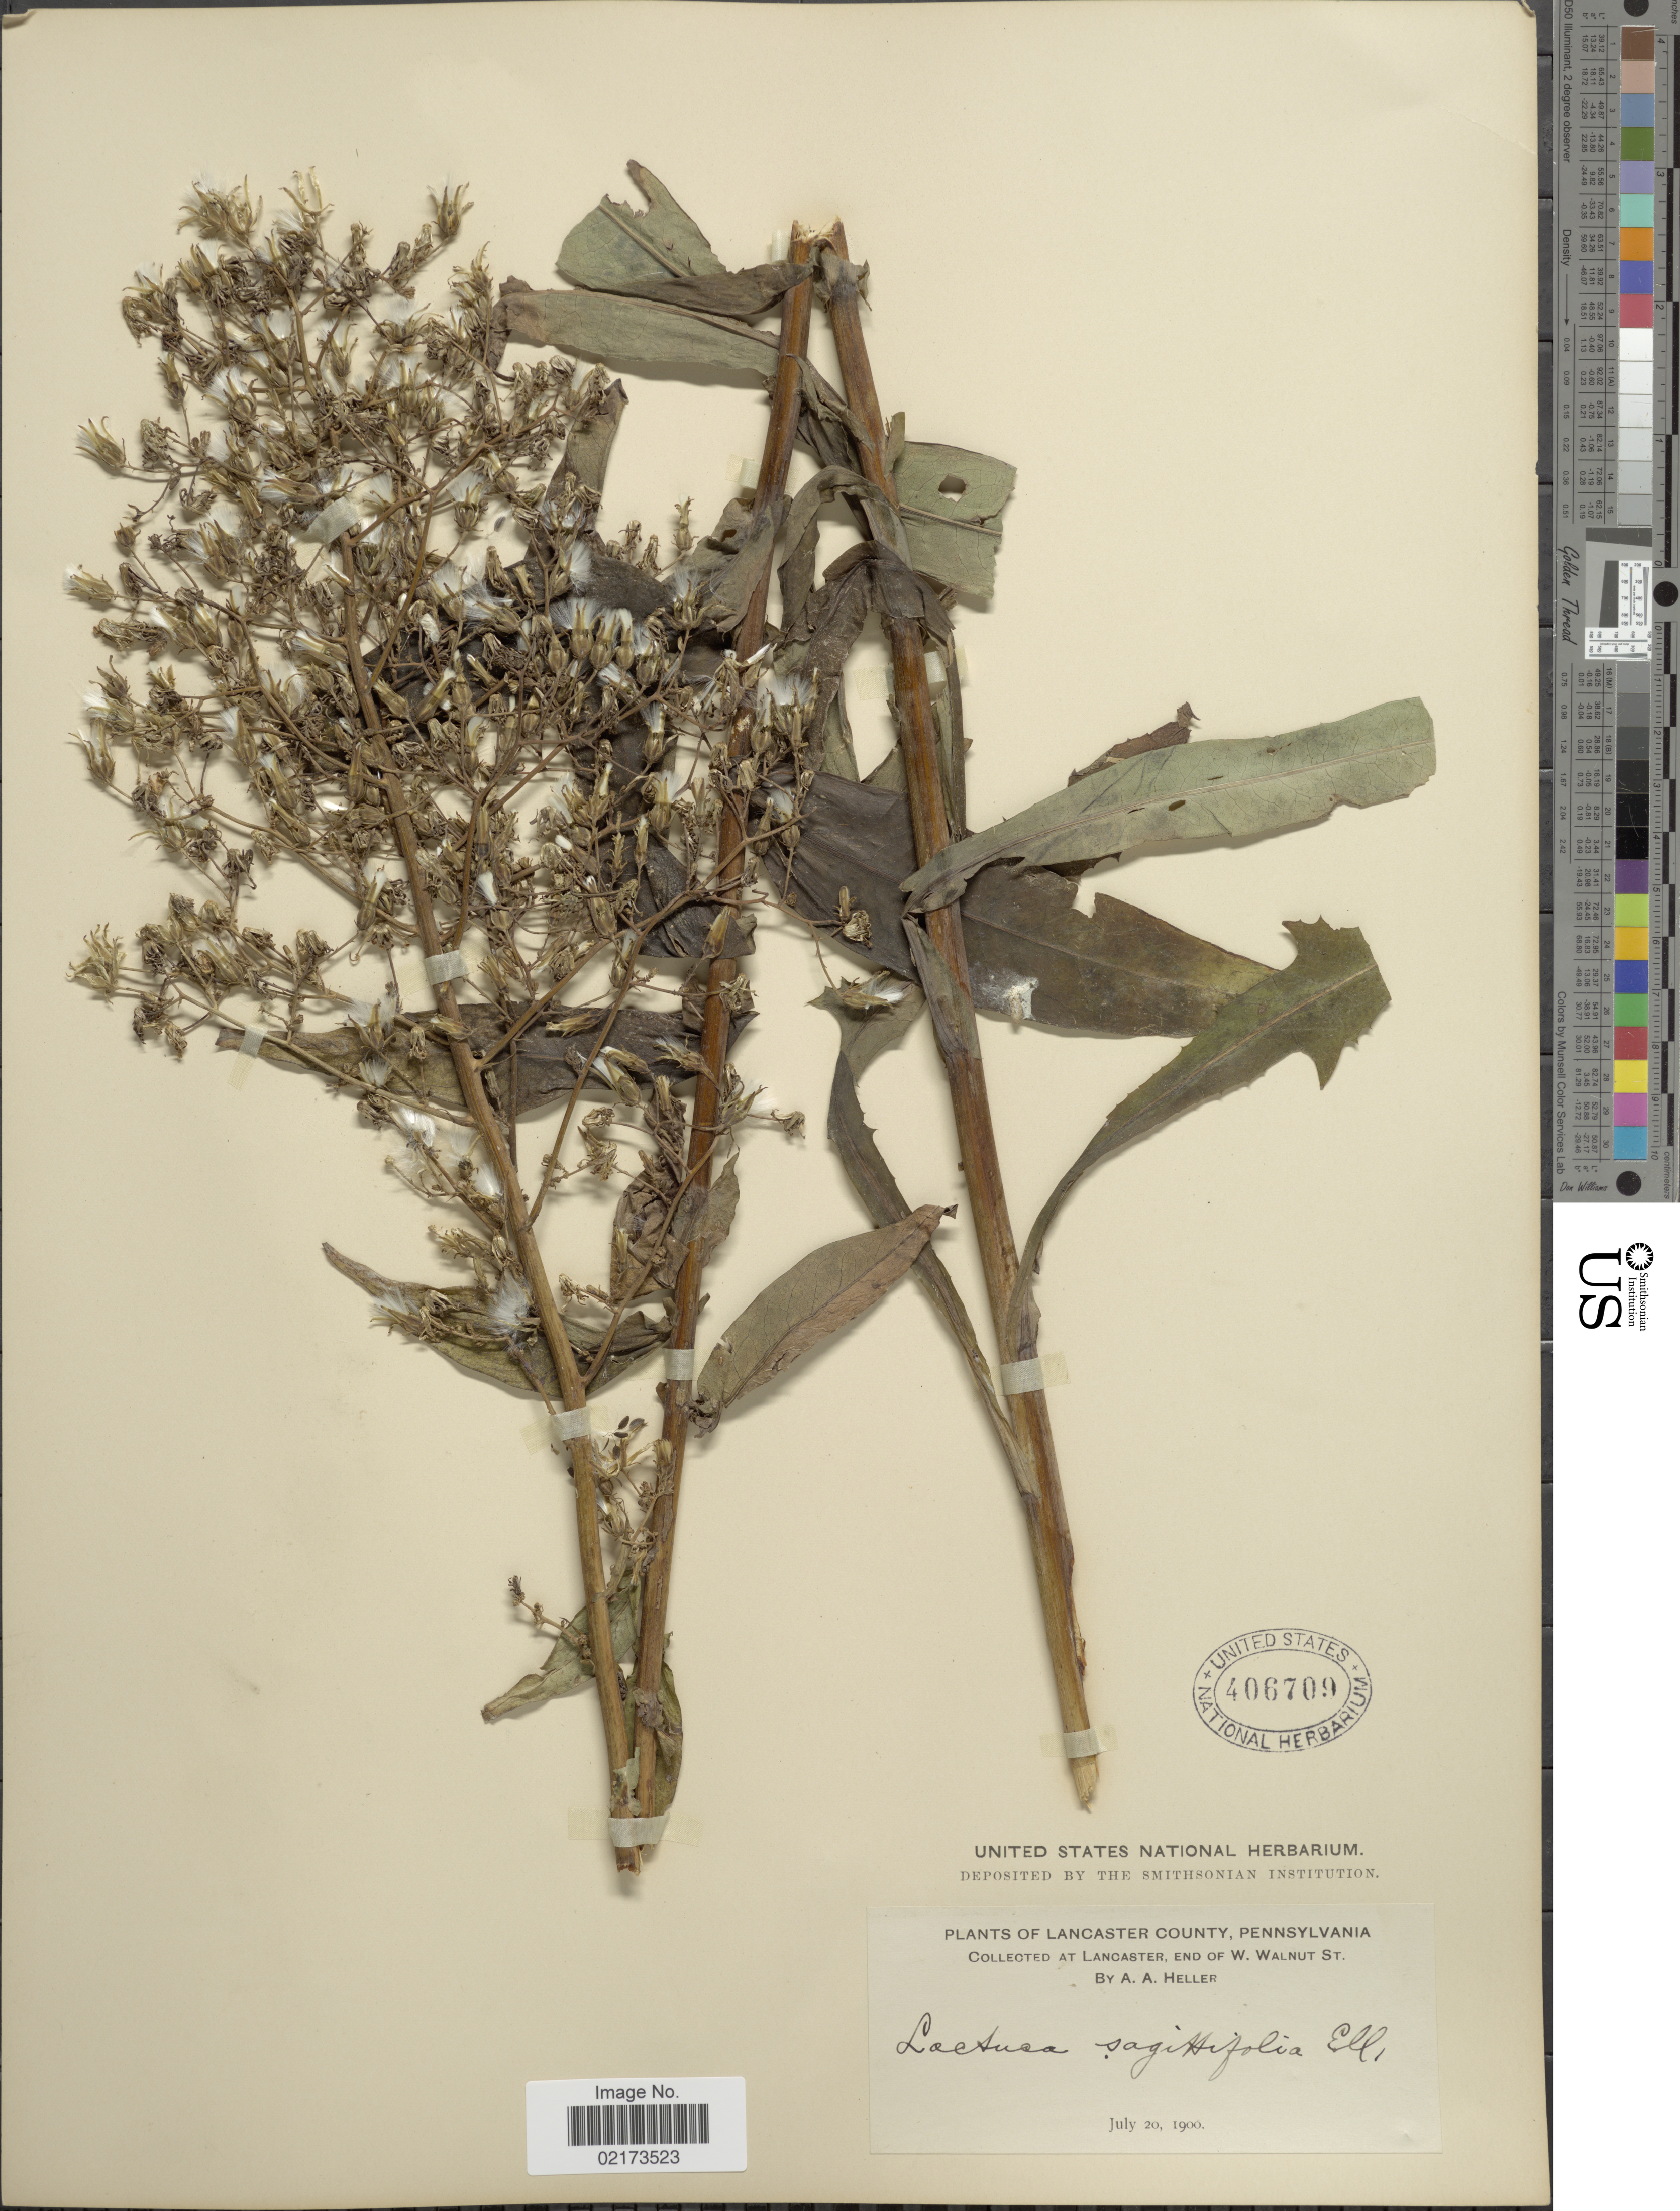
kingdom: Plantae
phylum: Tracheophyta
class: Magnoliopsida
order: Asterales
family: Asteraceae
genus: Lactuca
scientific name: Lactuca canadensis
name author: L.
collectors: A. A. Heller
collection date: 1900-07-20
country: United States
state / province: Pennsylvania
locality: Lancaster County, Lancaster, end of W. Walnut St.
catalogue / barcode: US 406709